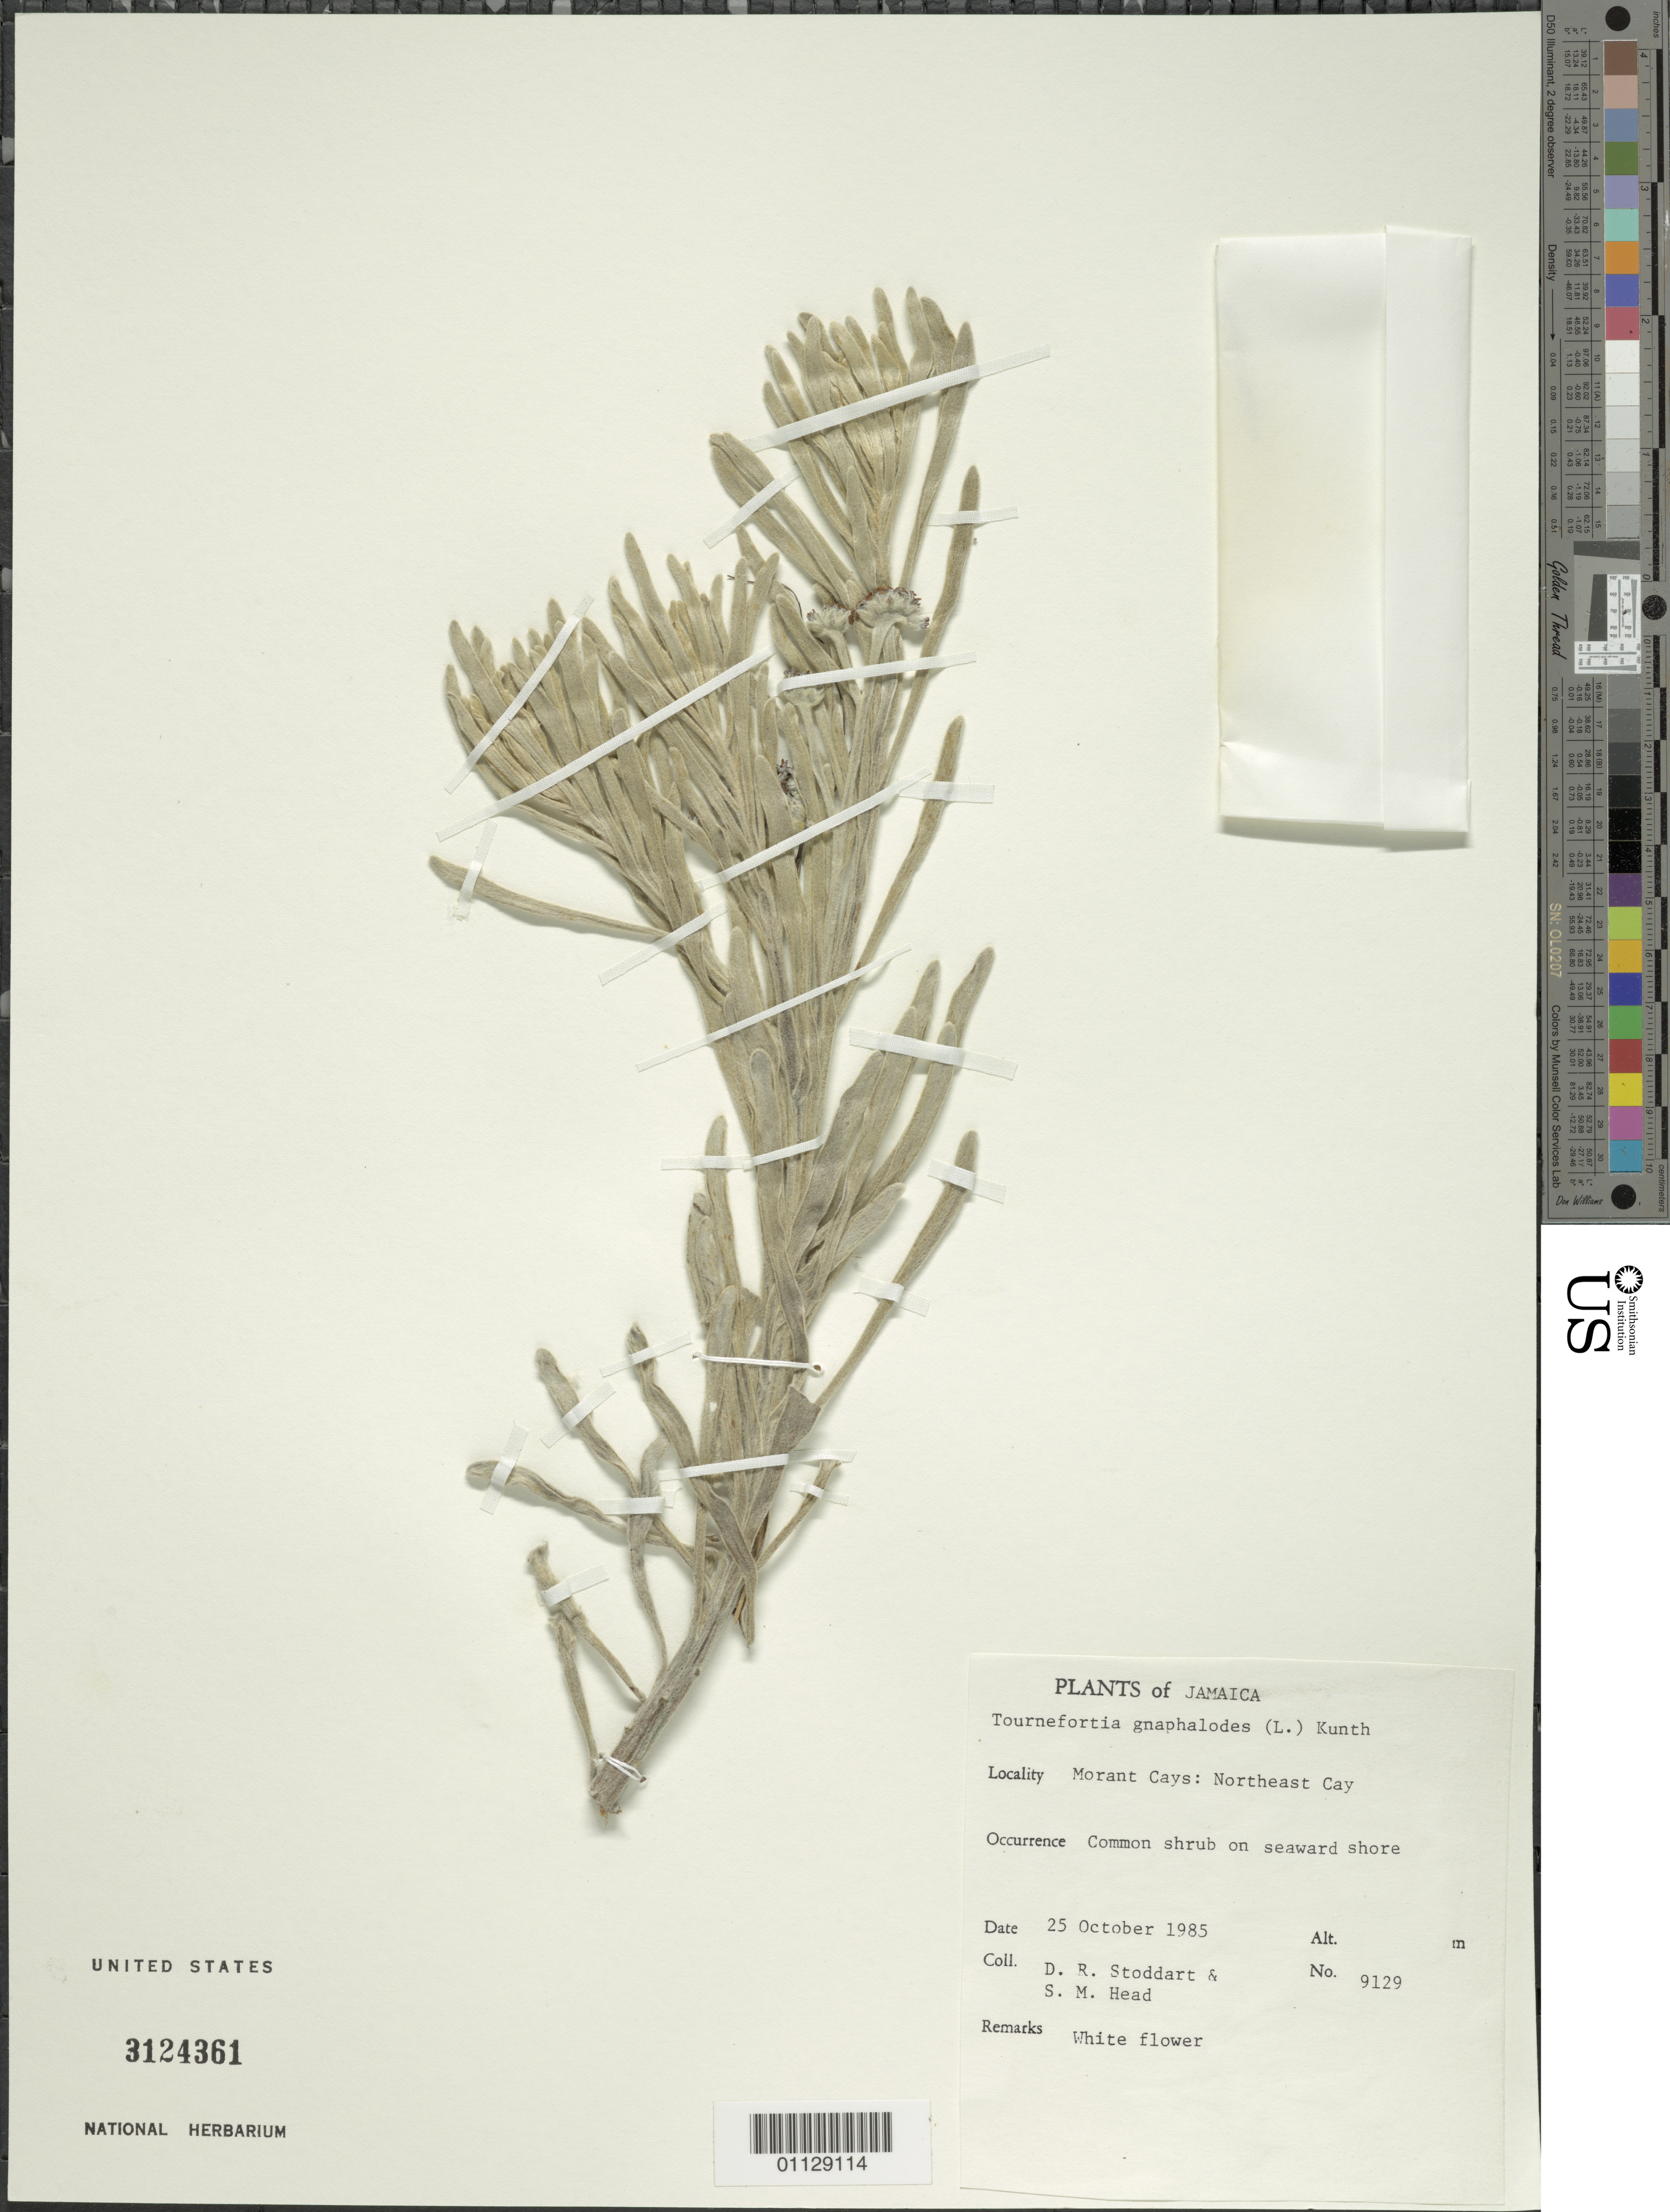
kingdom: Plantae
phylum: Tracheophyta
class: Magnoliopsida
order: Boraginales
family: Heliotropiaceae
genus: Tournefortia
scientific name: Tournefortia gnaphalodes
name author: (L.) R. Br.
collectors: D. R. Stoddart & S. Head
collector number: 9129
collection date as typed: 25 Oct 1985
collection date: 1985-10-25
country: Jamaica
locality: Morant Cays: Northeast Cay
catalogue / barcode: US 3124361